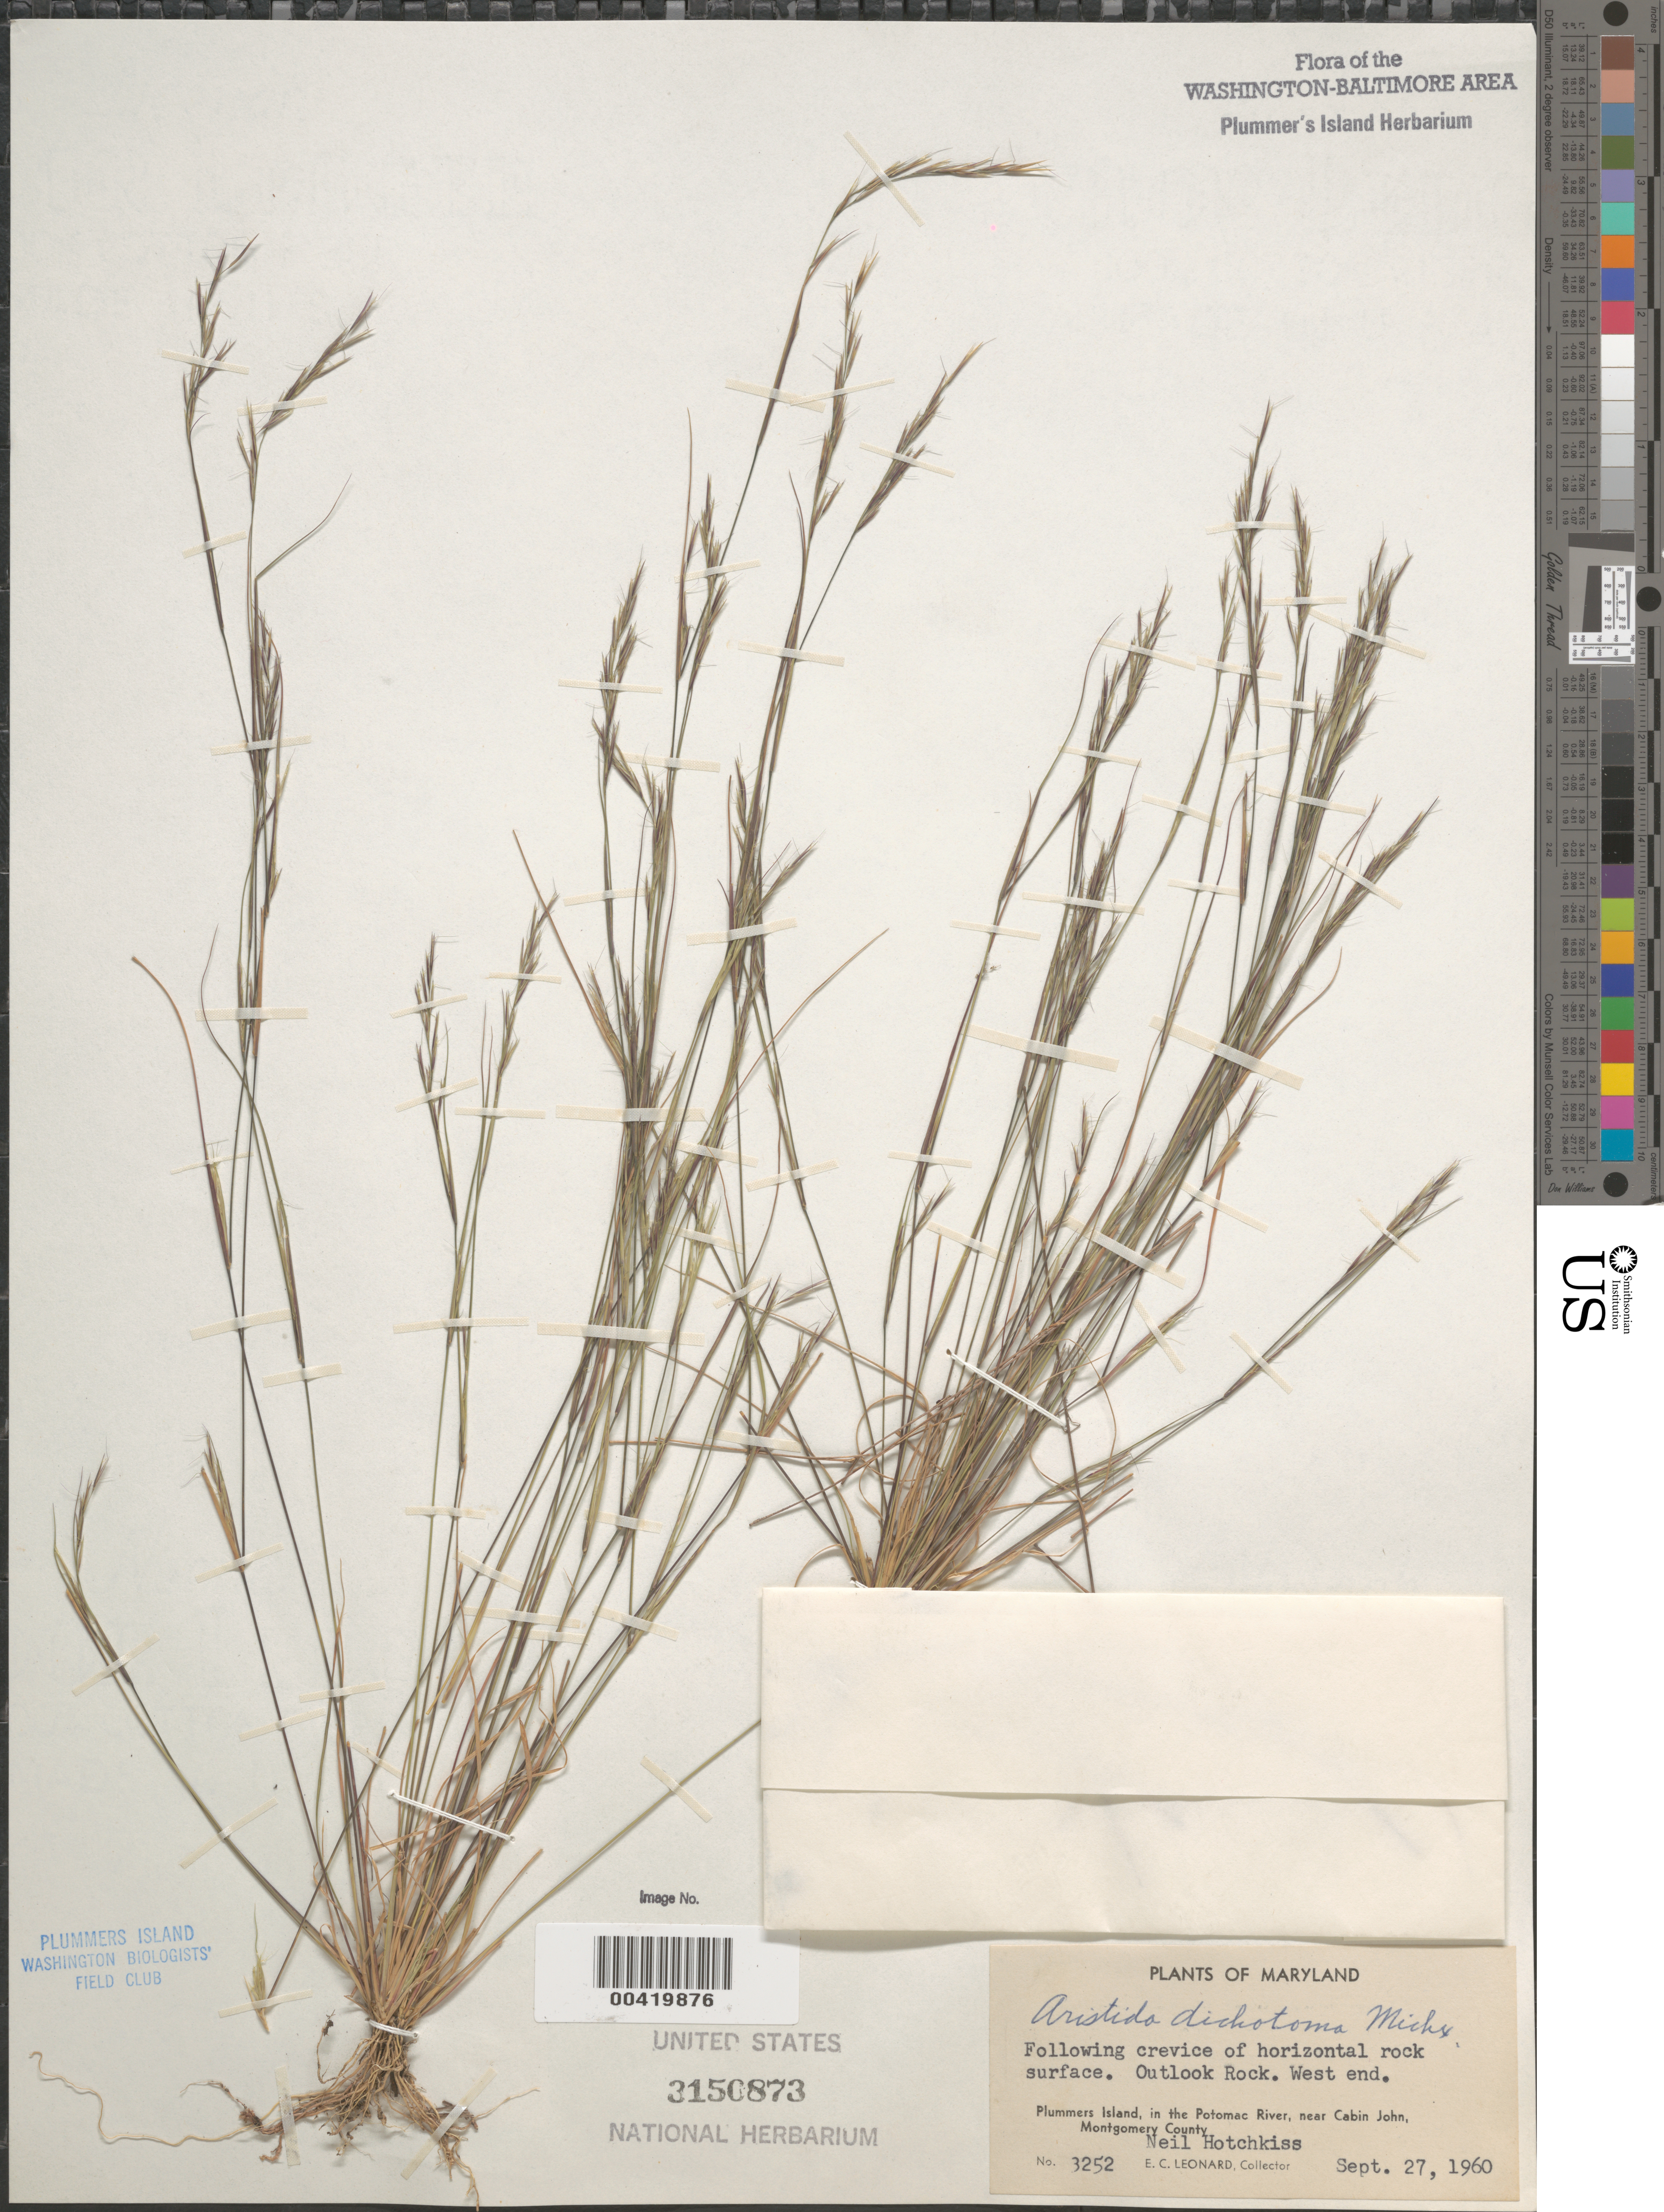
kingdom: Plantae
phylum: Tracheophyta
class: Liliopsida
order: Poales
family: Poaceae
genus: Aristida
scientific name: Aristida dichotoma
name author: Michx.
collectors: E. C. Leonard & N. Hotchkiss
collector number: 3252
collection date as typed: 27 Sep 1960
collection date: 1960-09-27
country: United States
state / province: Maryland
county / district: Montgomery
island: Plummers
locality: Plummer's Island; Outlook Rock, west end C. & O. Canal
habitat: Following crevice of horizontal rock surface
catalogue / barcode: US 3150873